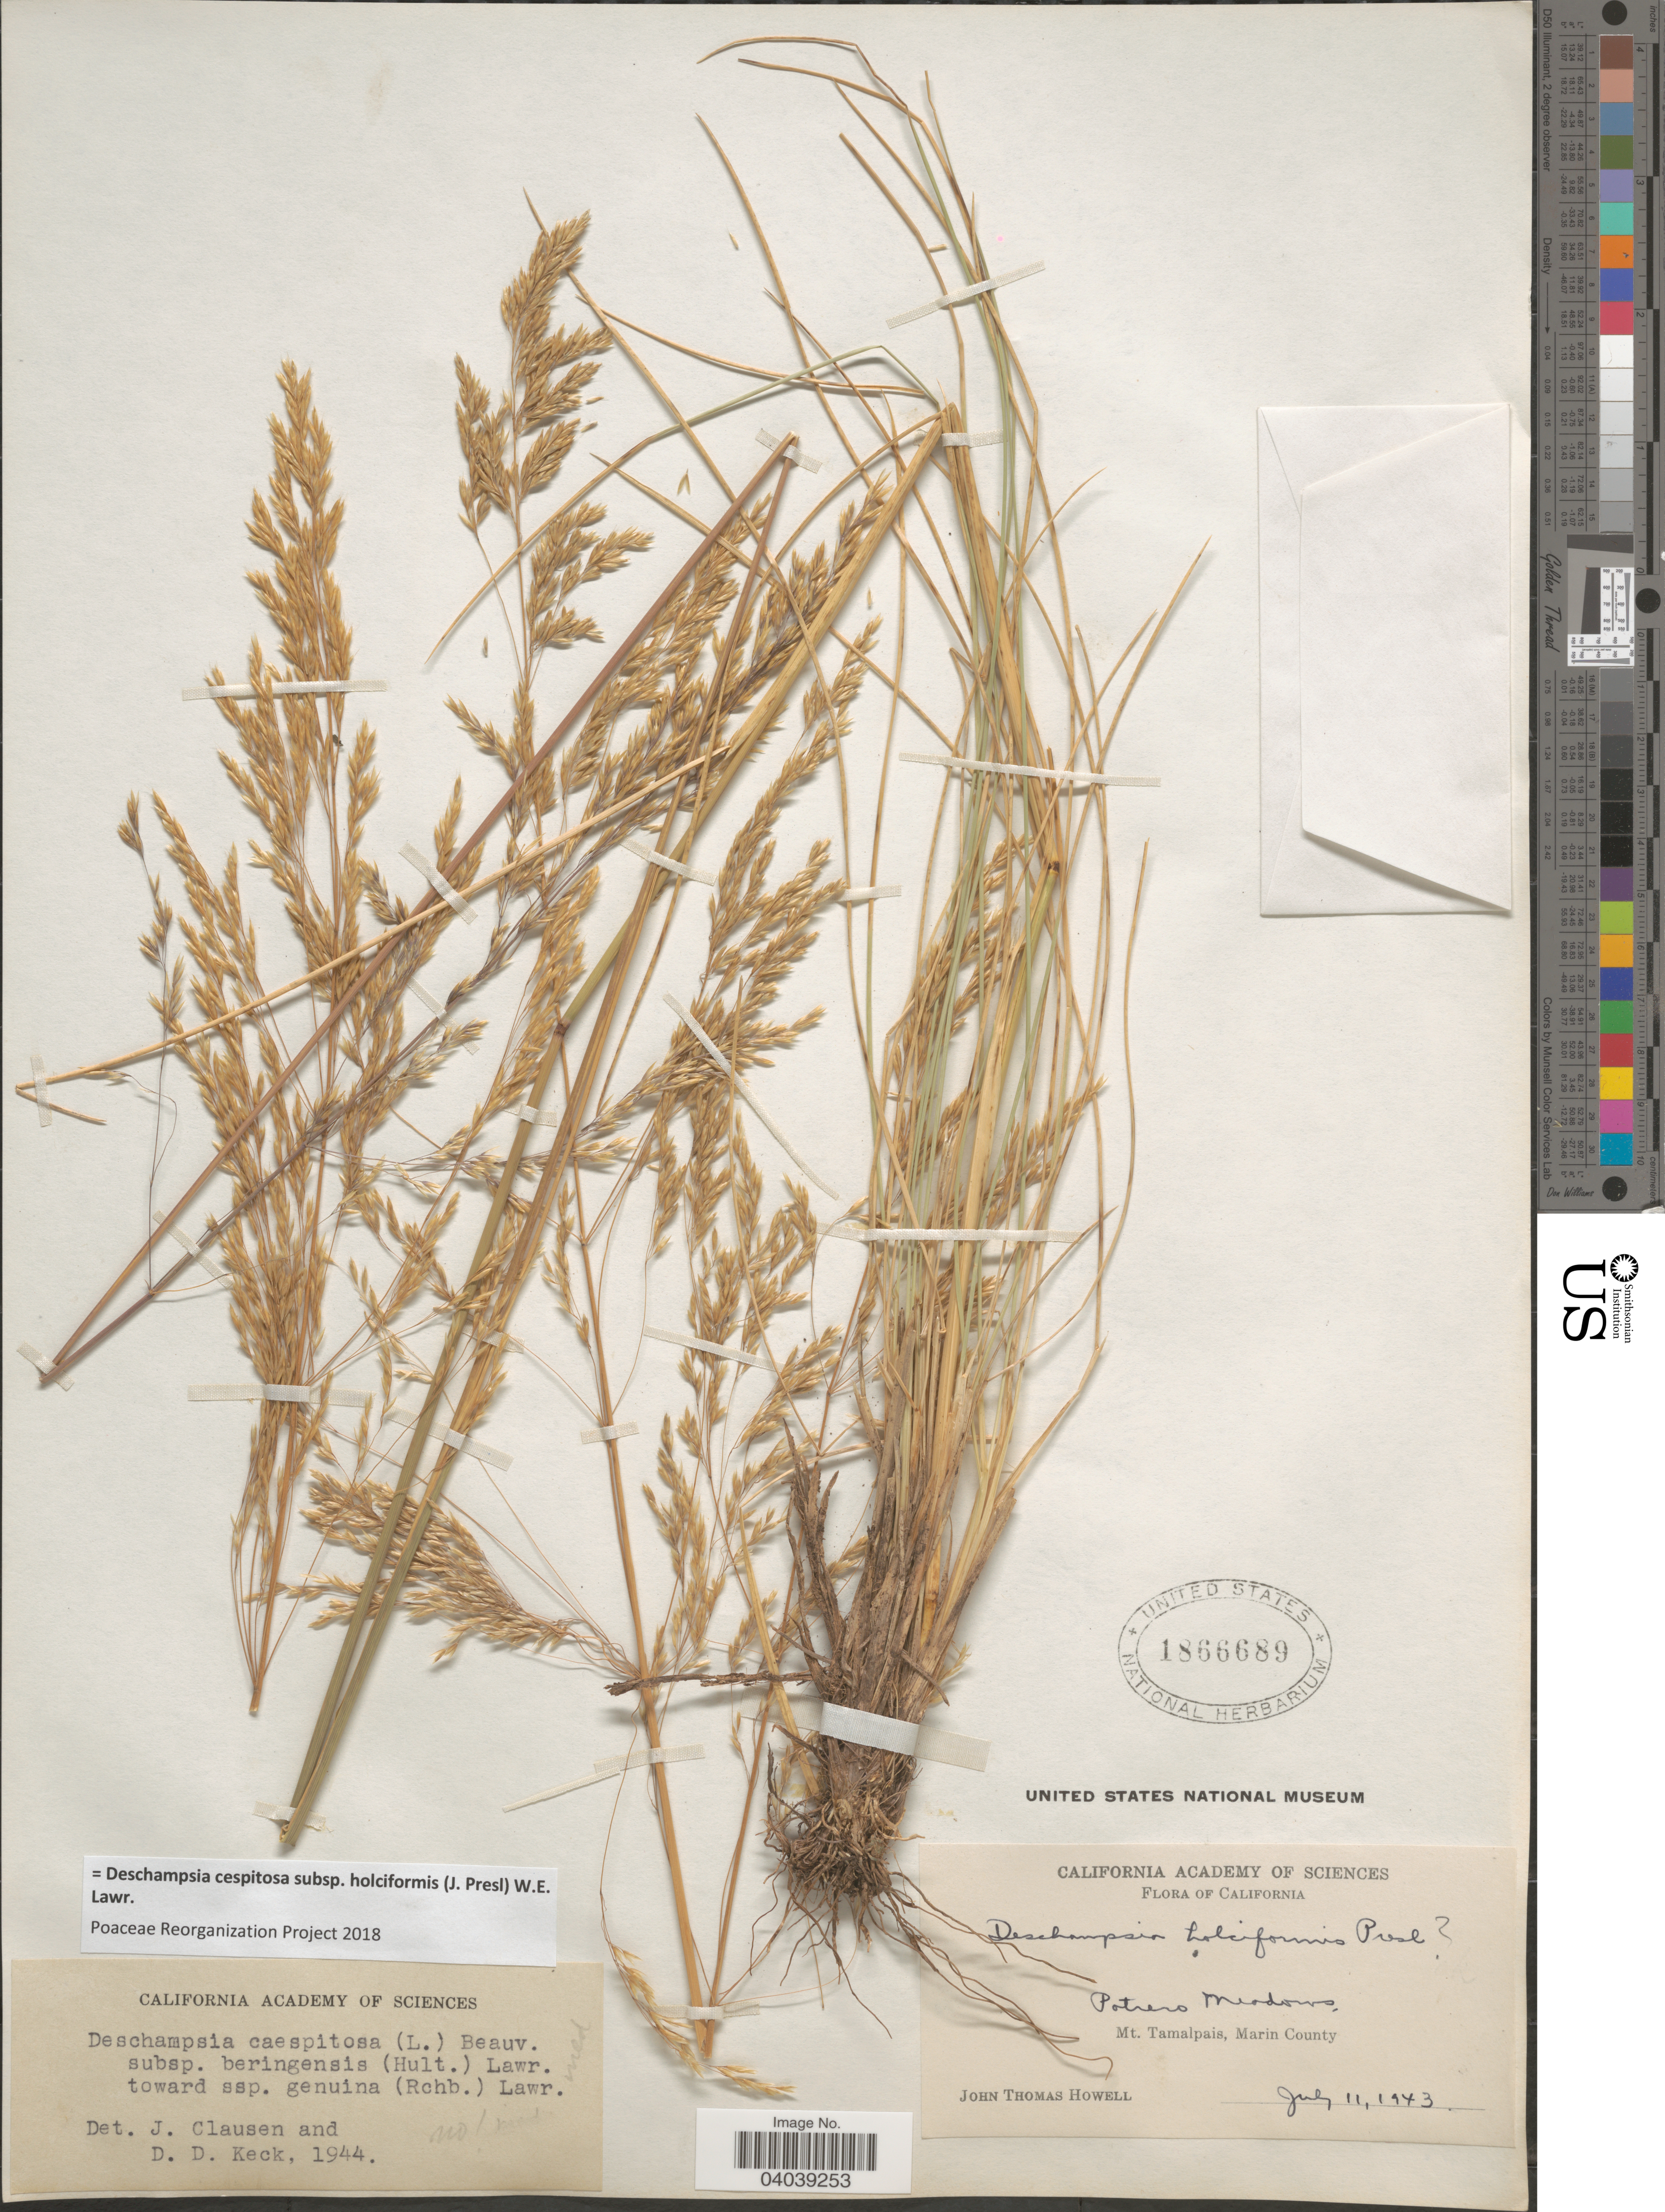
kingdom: Plantae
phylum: Tracheophyta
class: Liliopsida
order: Poales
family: Poaceae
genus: Deschampsia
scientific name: Deschampsia cespitosa subsp. holciformis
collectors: J. T. Howell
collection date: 1943-07-11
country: United States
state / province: California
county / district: Marin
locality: Potrero Meadows. Mt. Tamalpais, Marin County.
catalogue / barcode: US 1866689